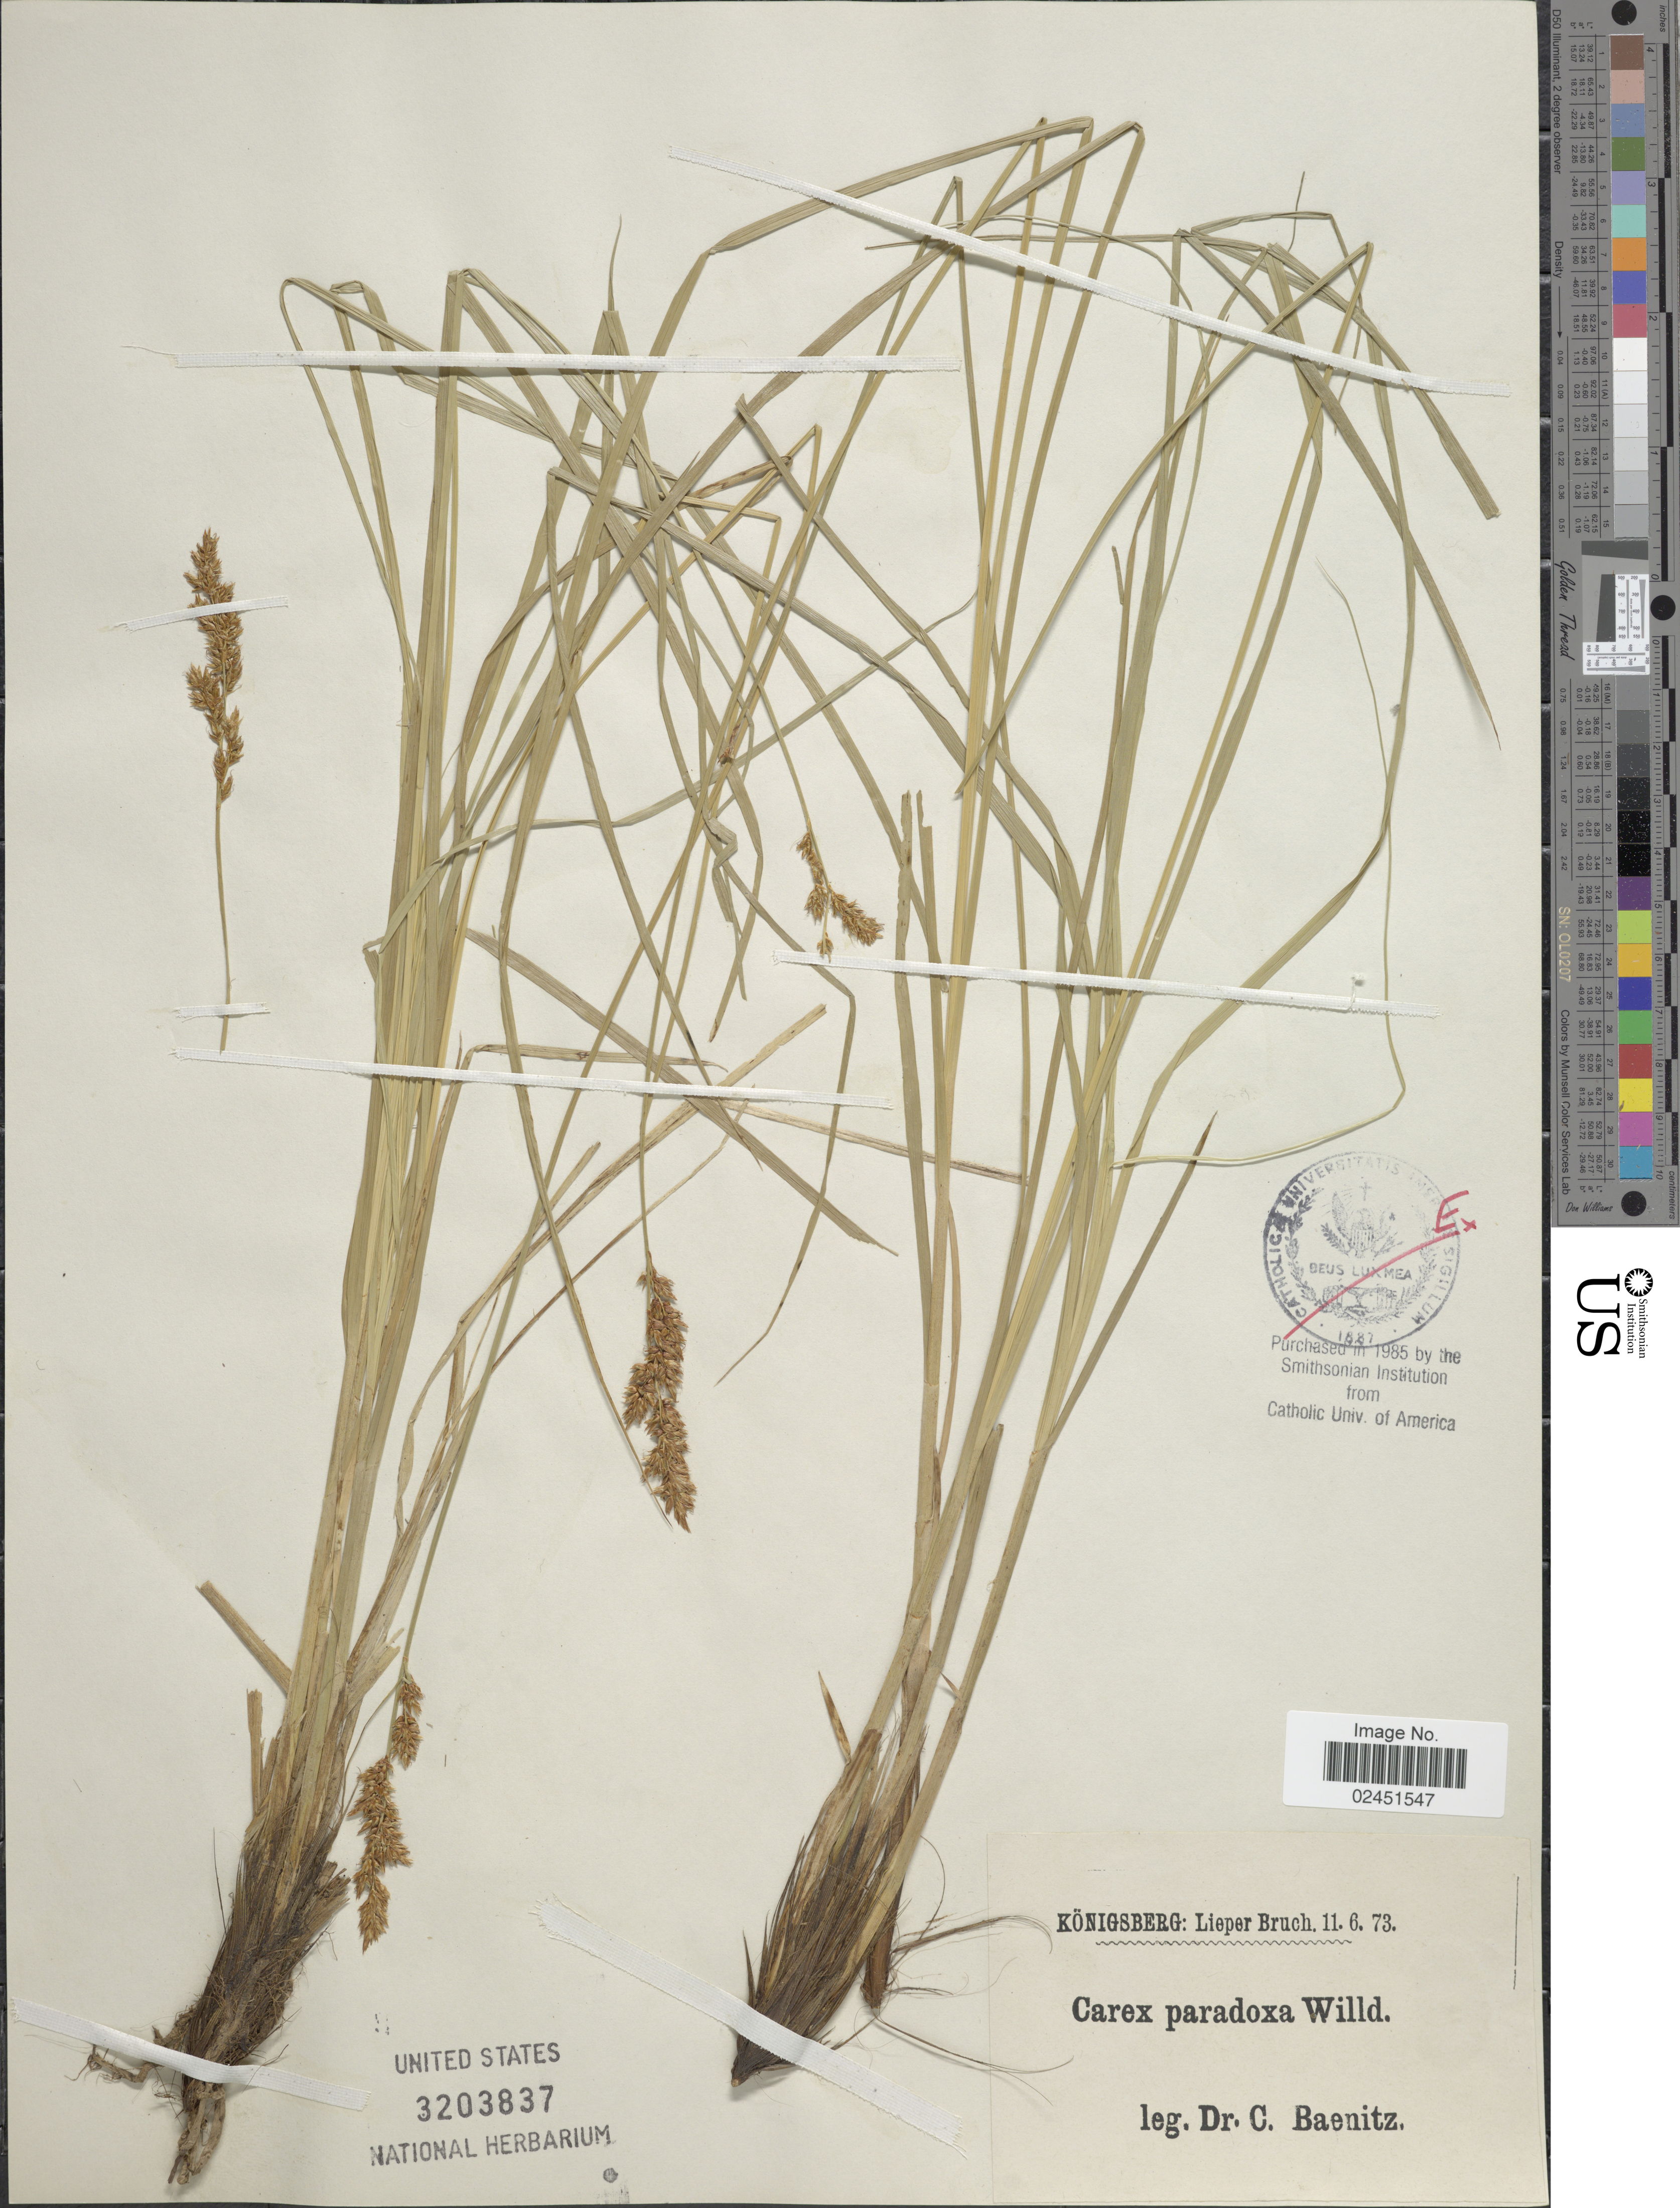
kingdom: Plantae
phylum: Tracheophyta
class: Liliopsida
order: Poales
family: Cyperaceae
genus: Carex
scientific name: Carex appropinquata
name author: Schumach.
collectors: C. G. Baenitz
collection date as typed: Transcribed d/m/y: 11/6/73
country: Russian Federation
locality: Konigsberg: Liper Bruch [unsure placement]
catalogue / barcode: US 3203837